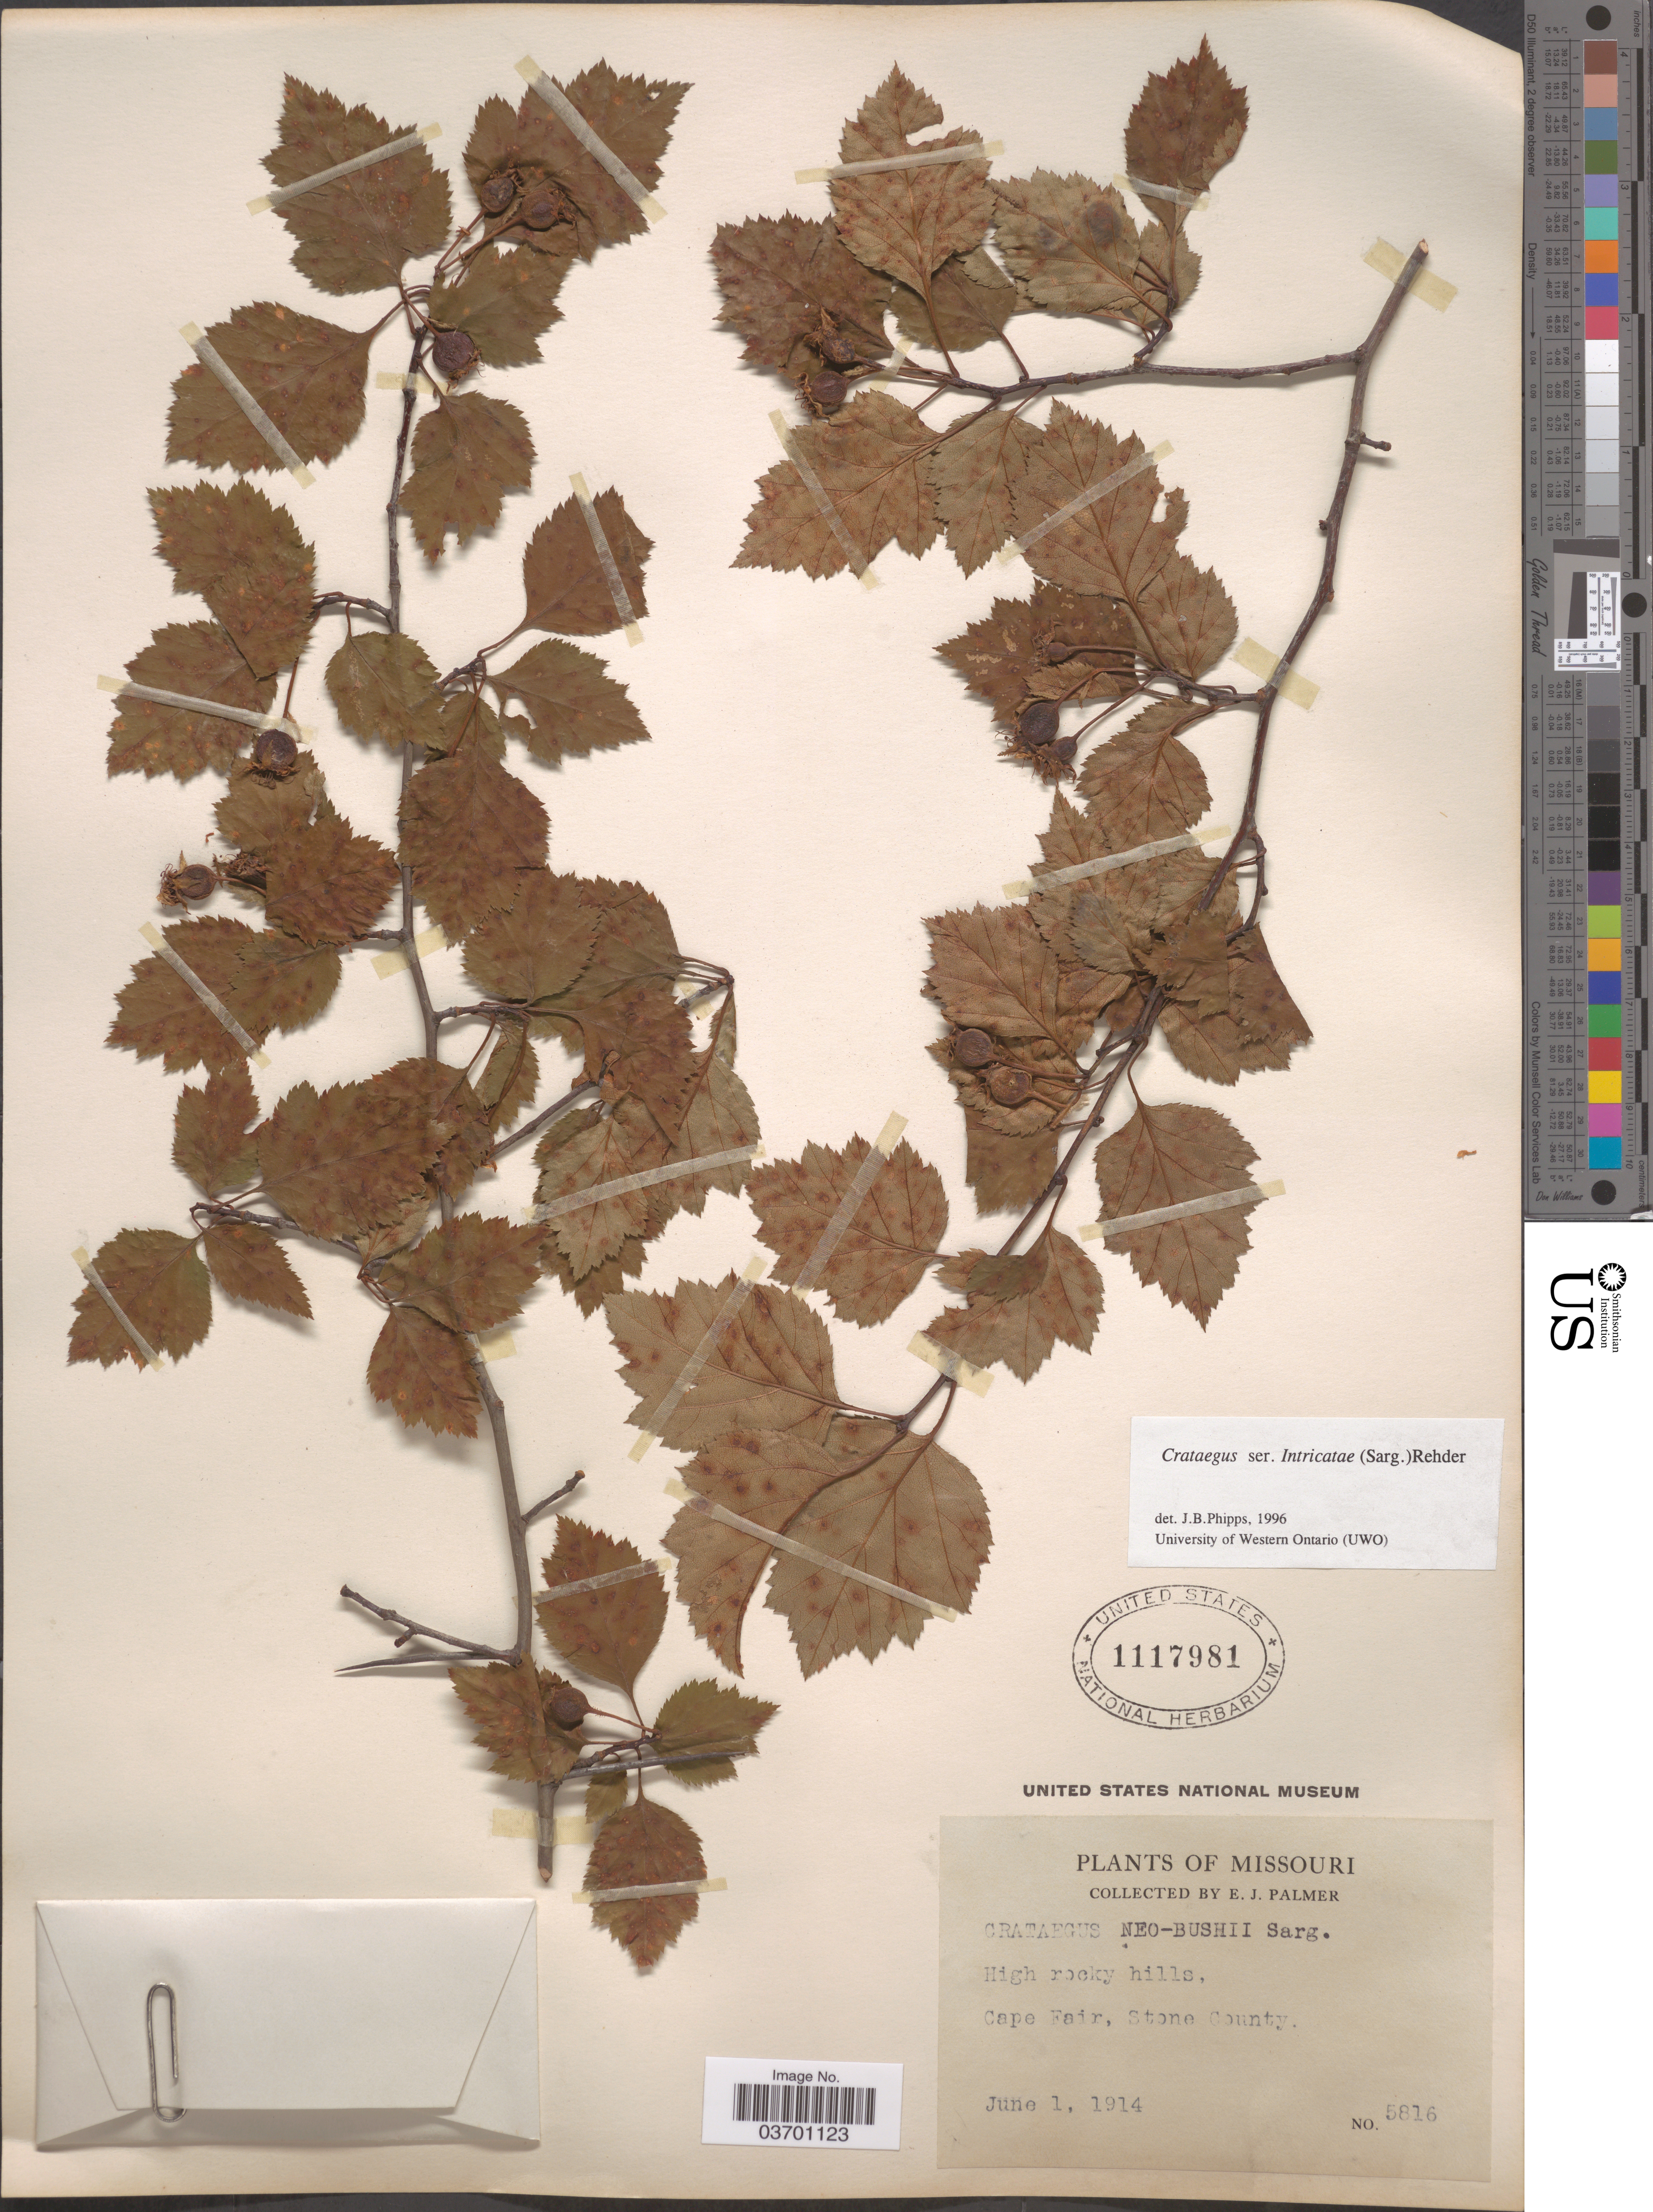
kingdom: Plantae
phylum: Tracheophyta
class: Magnoliopsida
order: Rosales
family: Rosaceae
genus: Crataegus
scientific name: Crataegus neobushii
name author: Sarg.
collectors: E. J. Palmer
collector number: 5816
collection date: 1914-06-01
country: United States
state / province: Missouri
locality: Cape Fair, Stone County.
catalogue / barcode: US 1117981